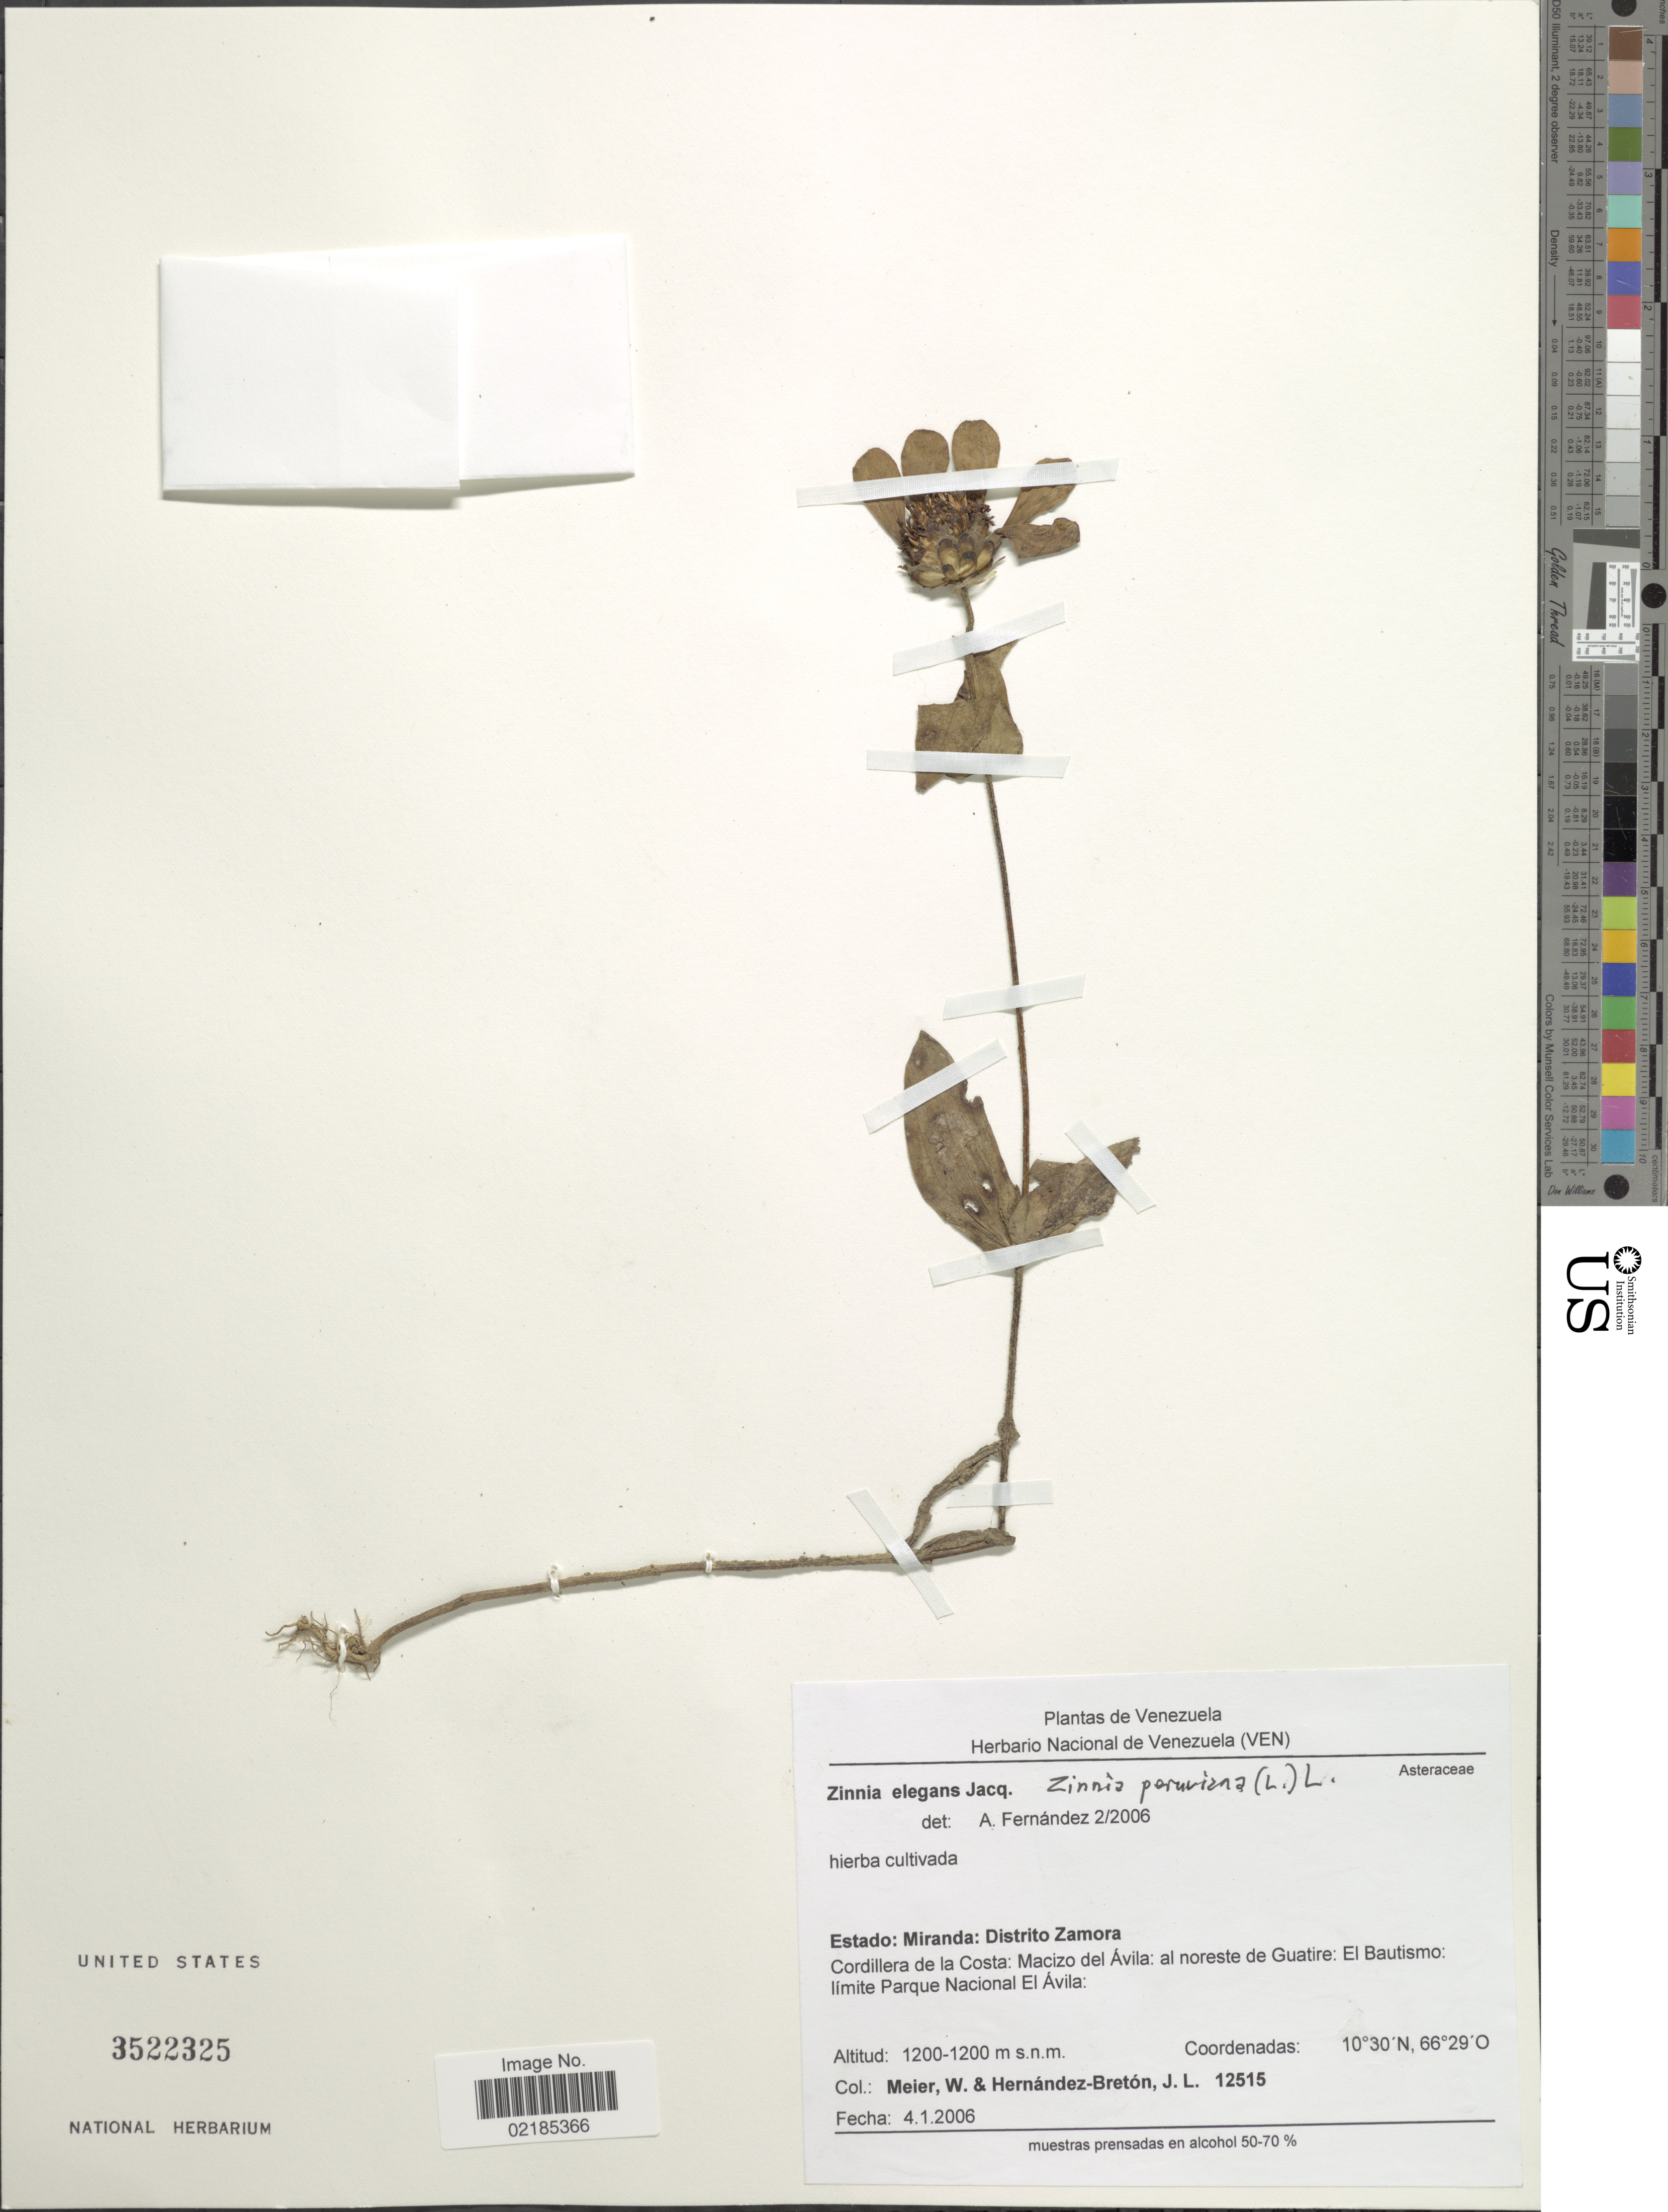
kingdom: Plantae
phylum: Tracheophyta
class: Magnoliopsida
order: Asterales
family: Asteraceae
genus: Zinnia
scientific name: Zinnia multiflora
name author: L.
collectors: W. Meier & J. L. Hernandez-Breton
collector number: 12515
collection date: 2006-01-04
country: Venezuela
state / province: Miranda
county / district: Zamora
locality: Cordillera de la Costa: Macizo del Avila: al noreste de Guatire: El Bautismo: limite Parque Nacional El Avila.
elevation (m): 1200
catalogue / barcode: US 3522325